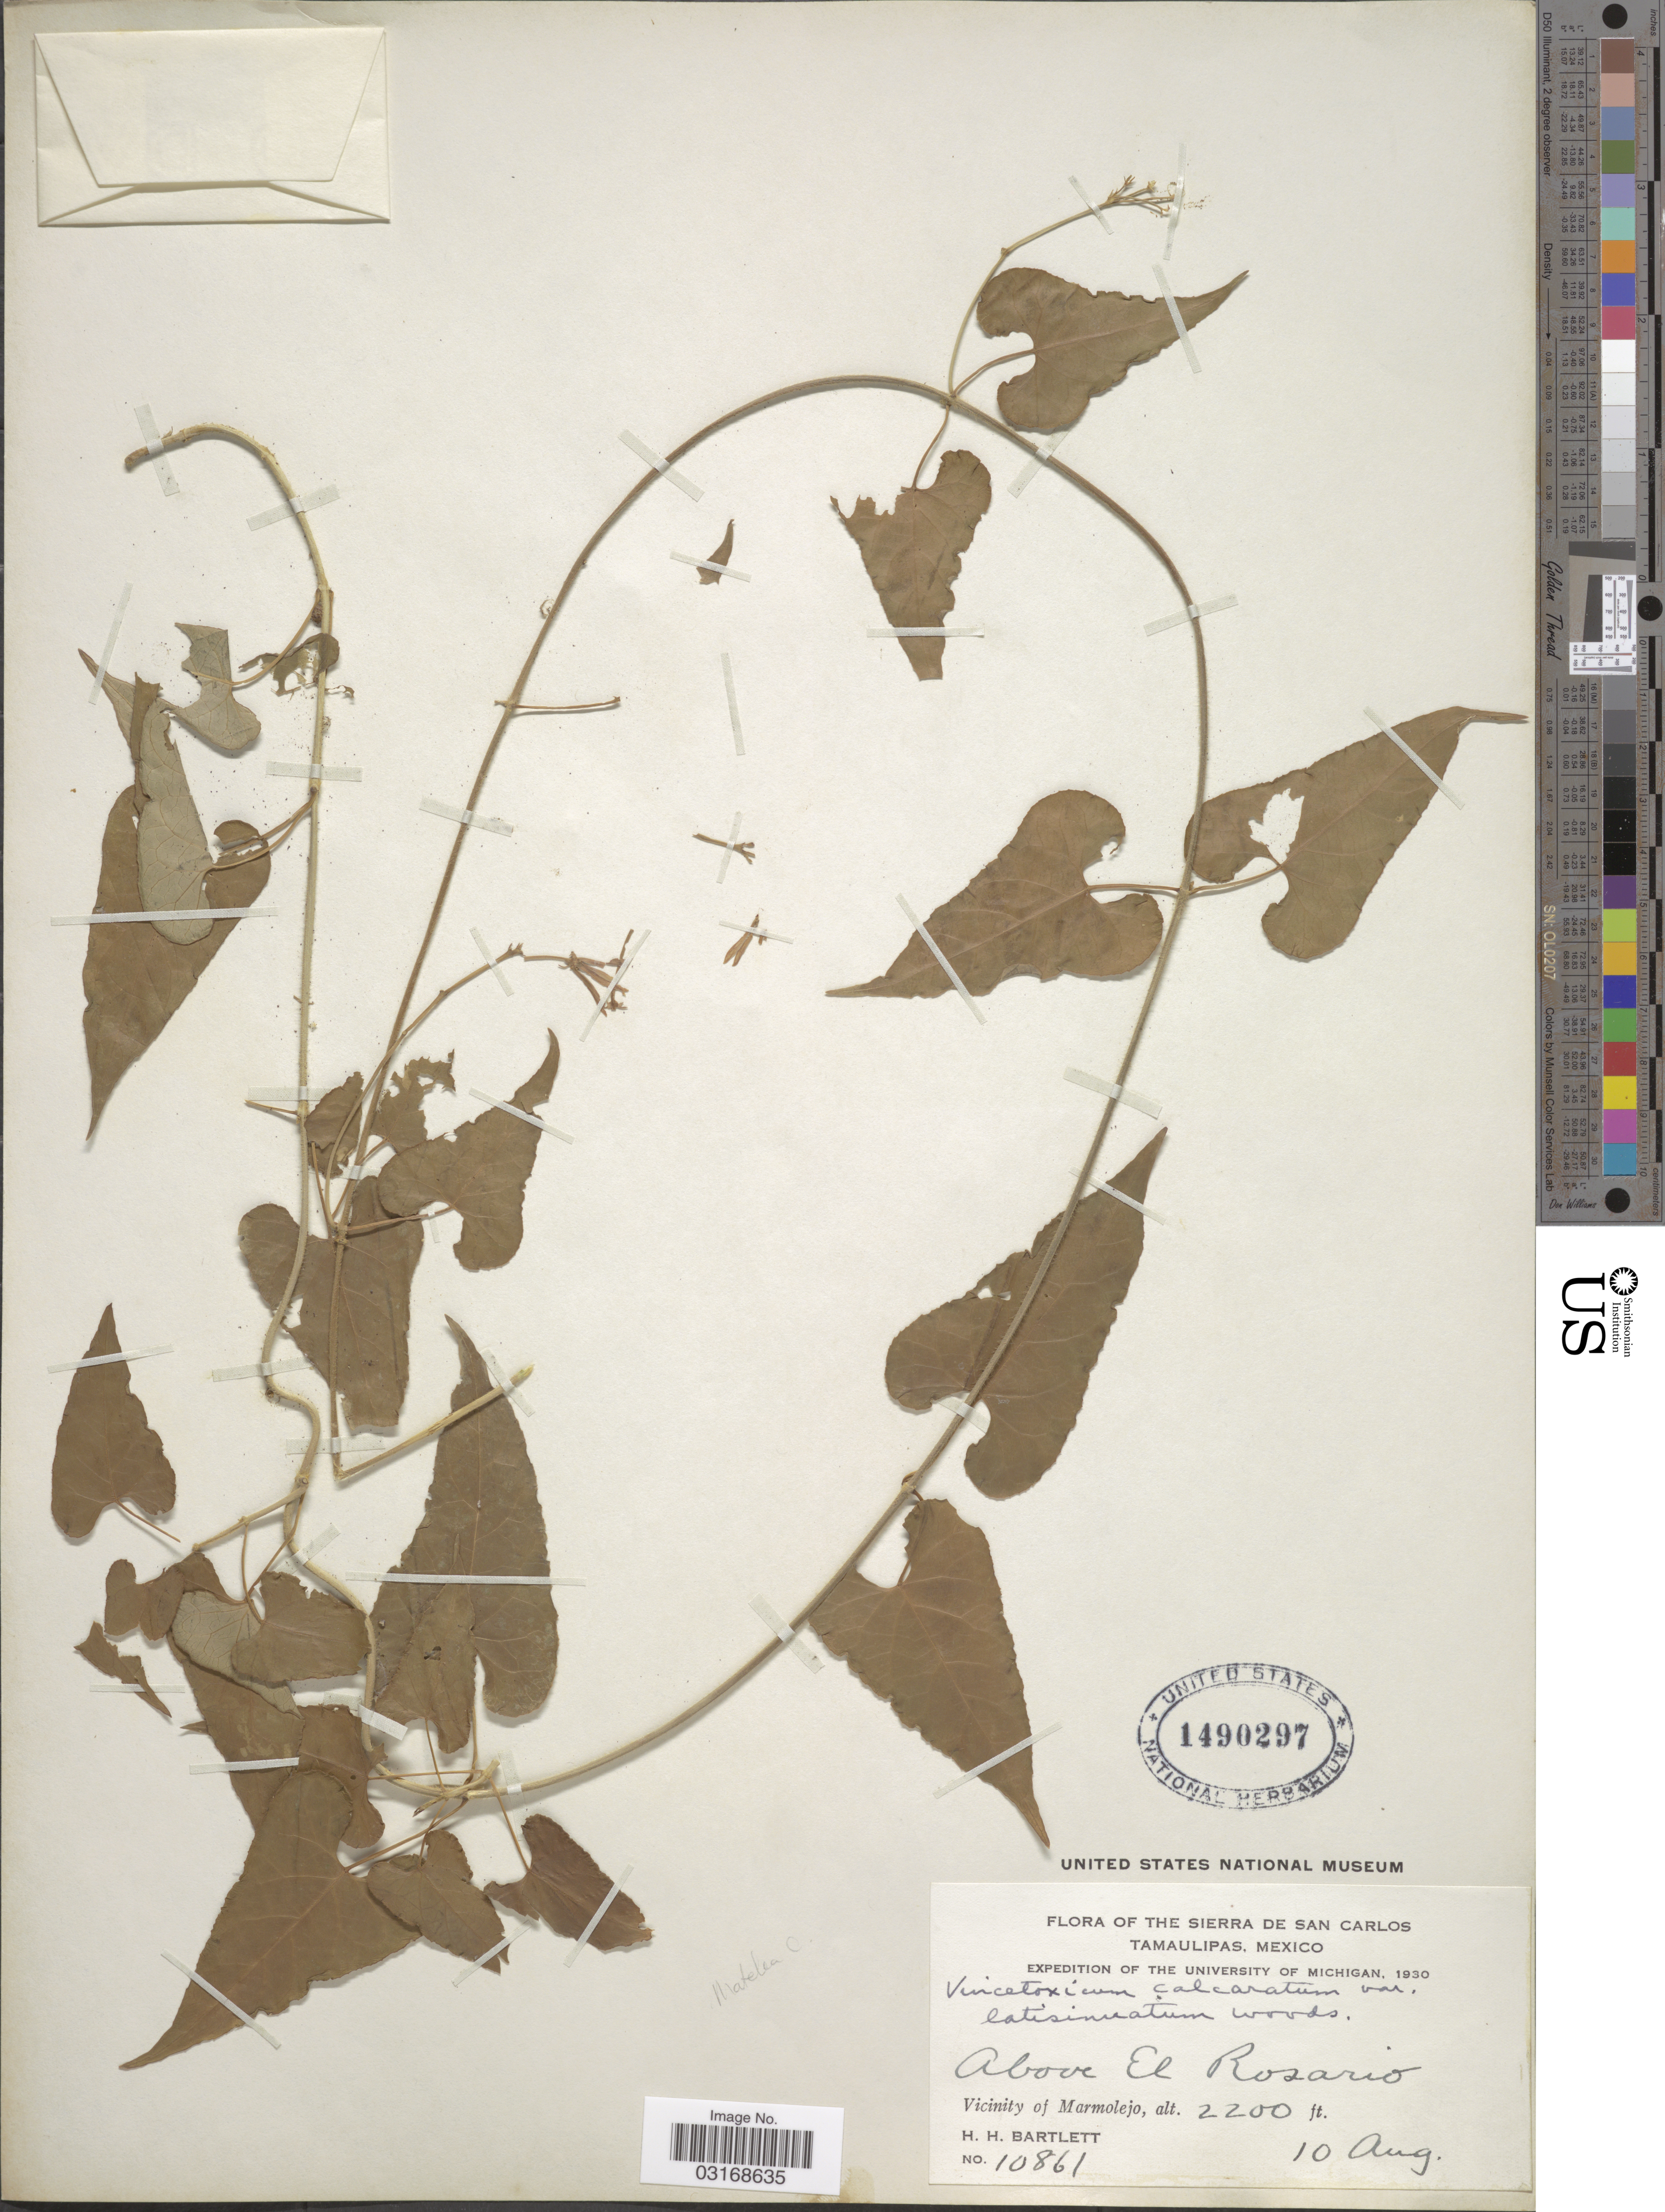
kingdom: Plantae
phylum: Tracheophyta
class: Magnoliopsida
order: Gentianales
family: Apocynaceae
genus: Matelea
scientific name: Matelea calcarata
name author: Woodson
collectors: H. H. Bartlett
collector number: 10861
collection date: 1930-08-10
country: Mexico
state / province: Tamaulipas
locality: The Sierra de San Carlos. Above El Rosario. Vicinity of Marmolejo.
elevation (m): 671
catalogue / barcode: US 1490297